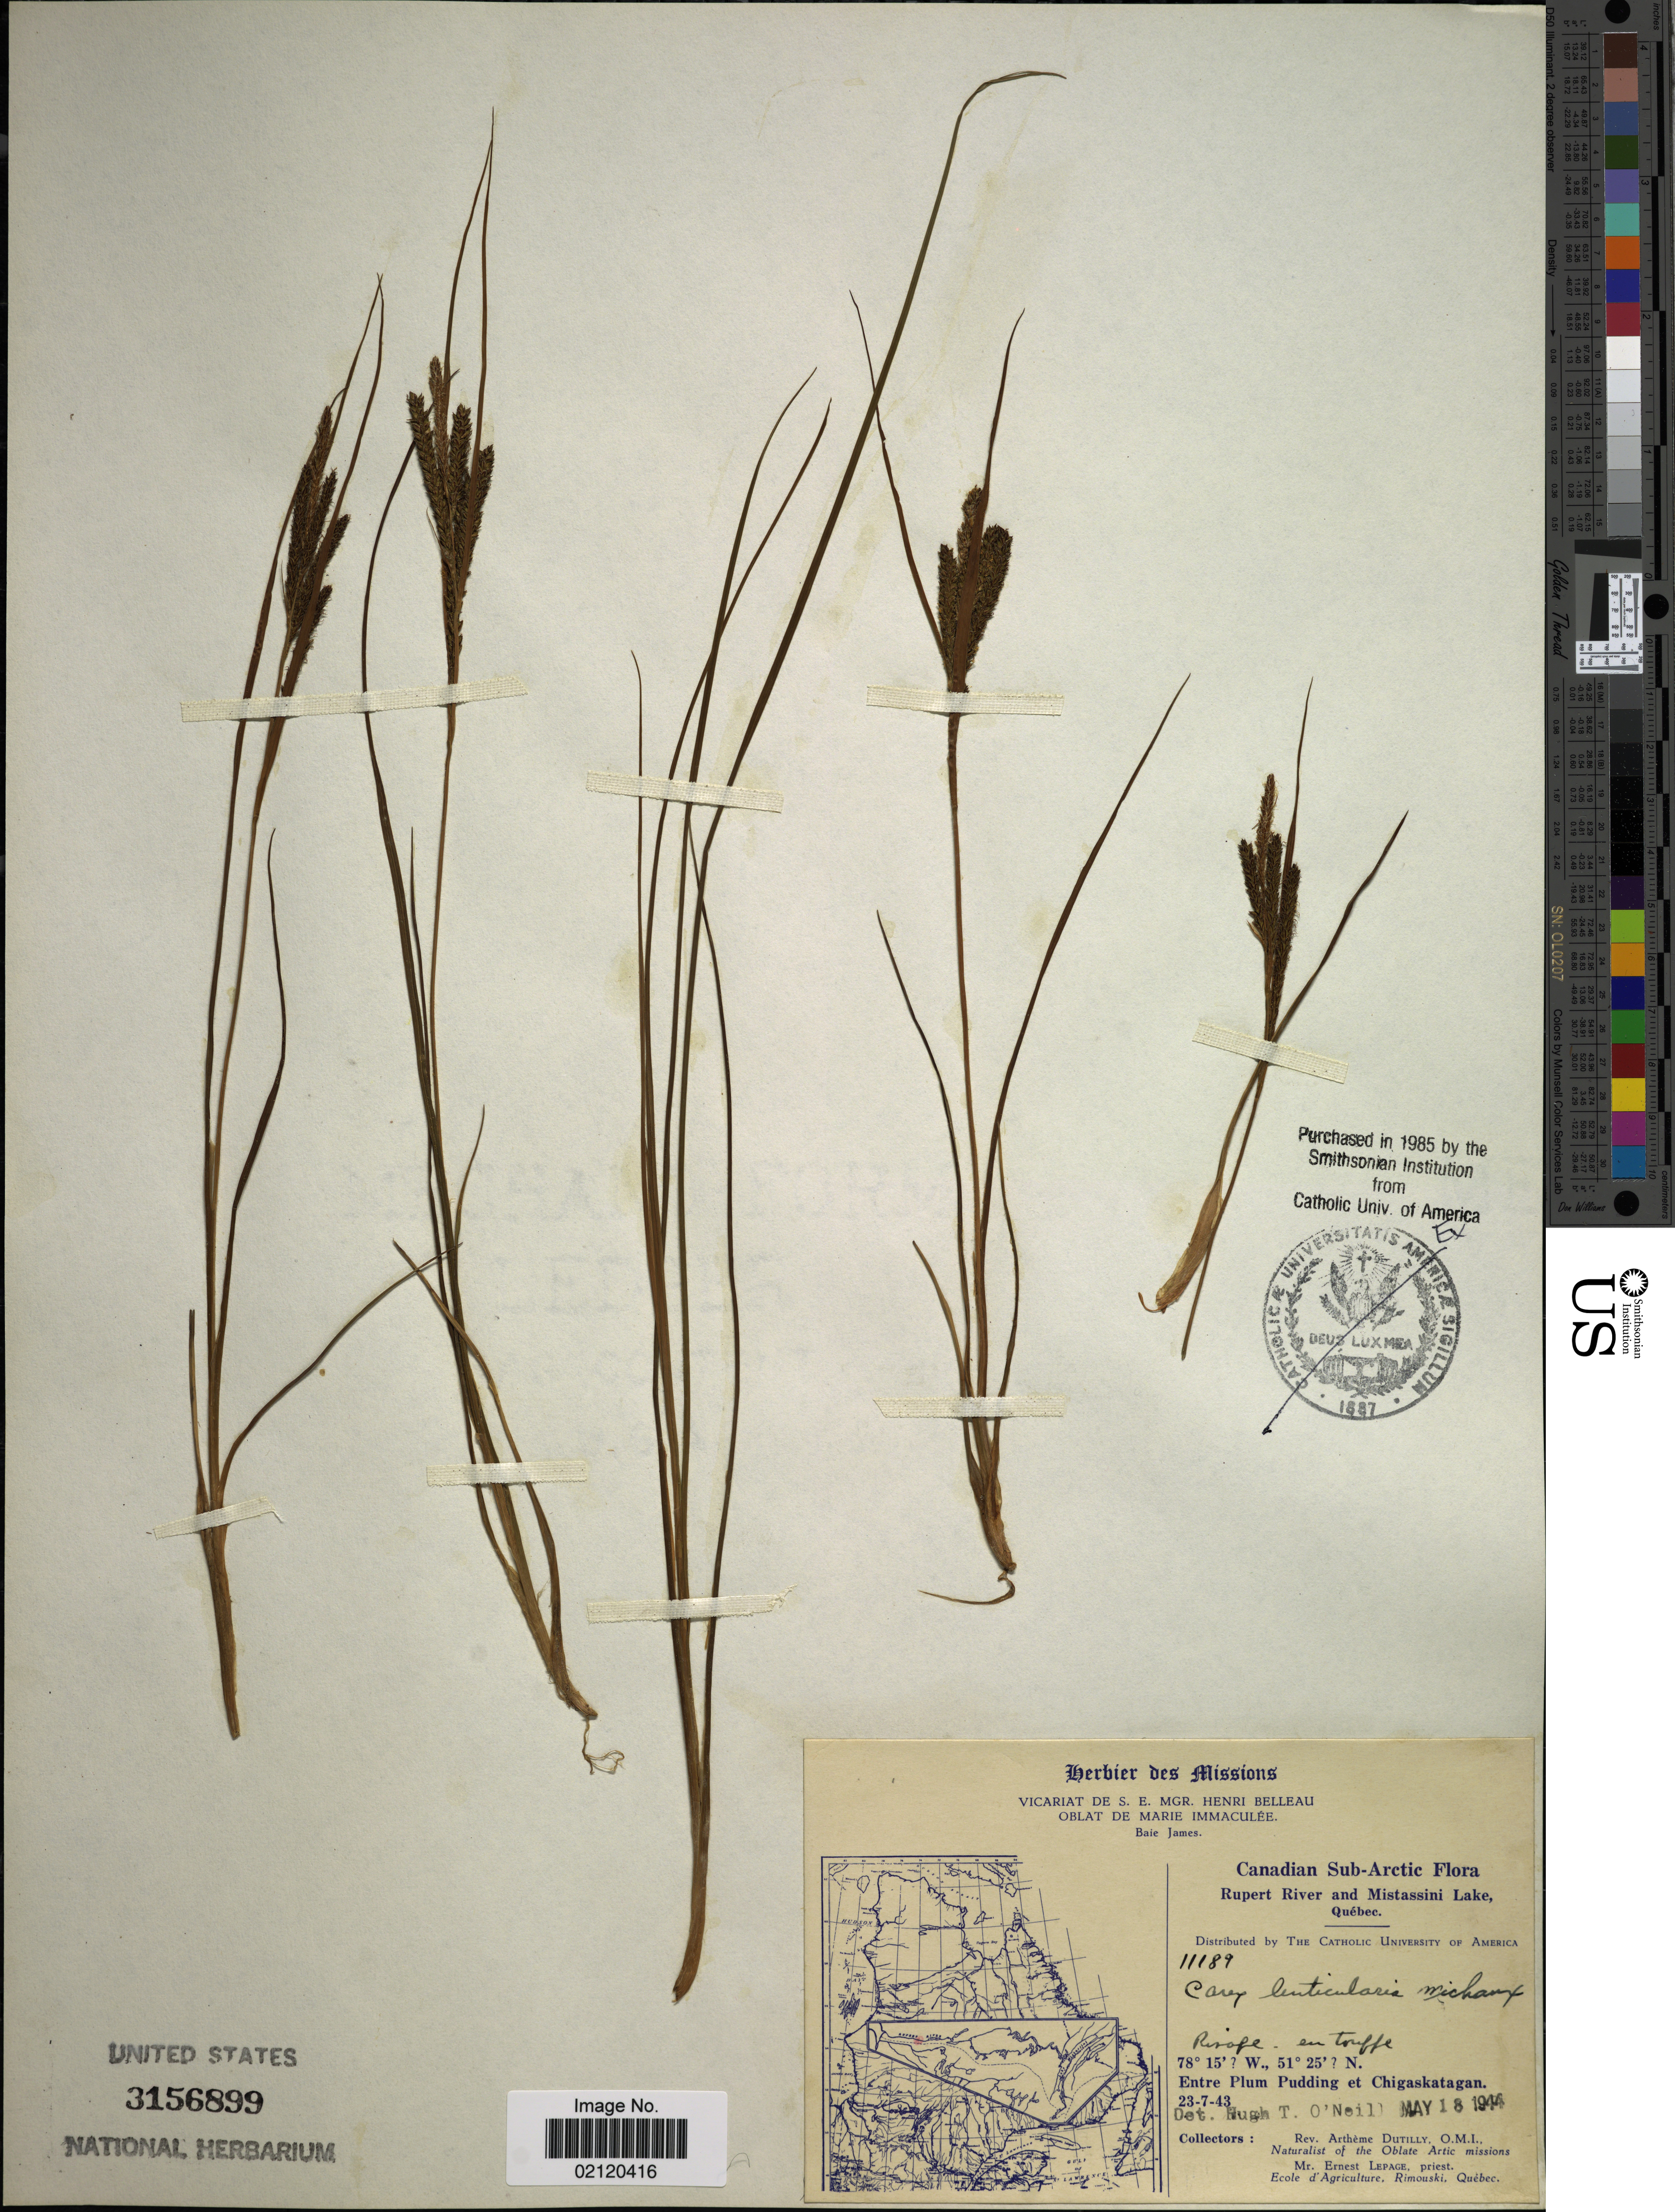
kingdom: Plantae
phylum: Tracheophyta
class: Liliopsida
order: Poales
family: Cyperaceae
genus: Carex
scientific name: Carex lenticularis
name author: Michx.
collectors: A. Dutilly & E. Lepage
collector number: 11189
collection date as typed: Transcribed d/m/y: 23/7/43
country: Canada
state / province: Quebec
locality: Canadian Sub-Arctic, Rupert River and Mistassini Lake, Entre Plum Pudding et Chigaskatagan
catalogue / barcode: US 3156899